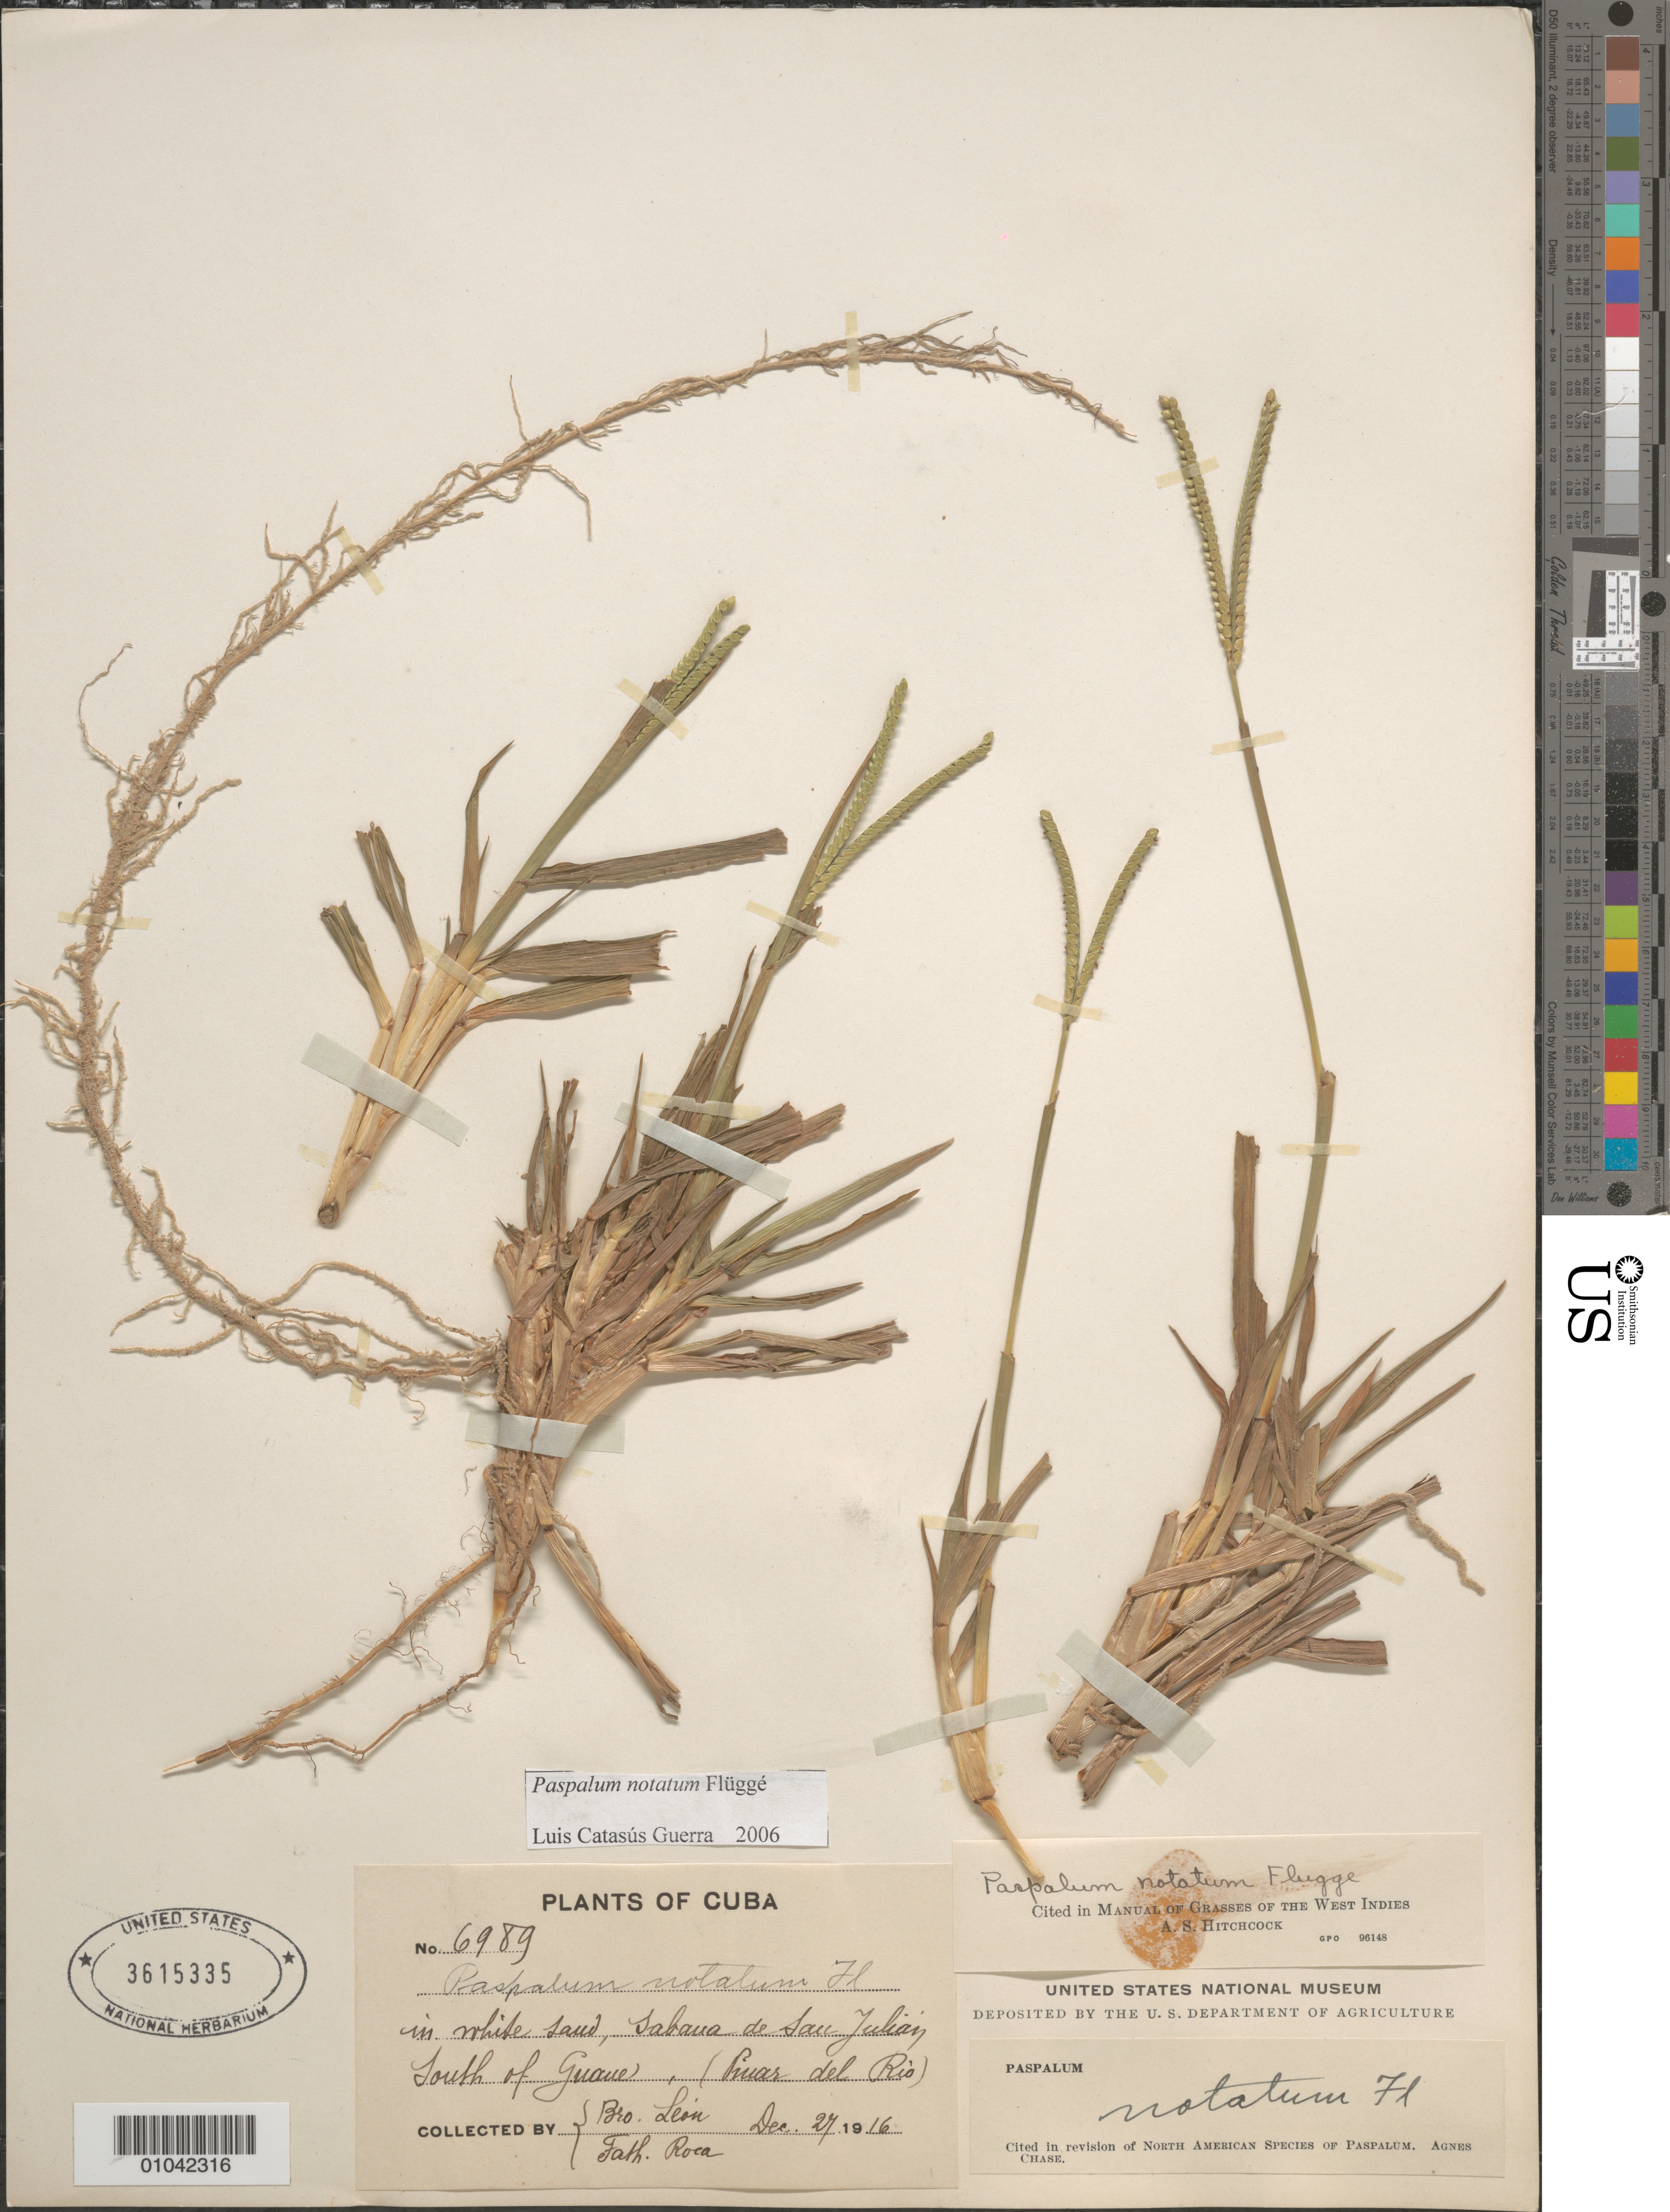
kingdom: Plantae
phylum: Tracheophyta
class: Liliopsida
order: Poales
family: Poaceae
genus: Paspalum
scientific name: Paspalum notatum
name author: Flüggé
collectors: Bro. León & M. Roca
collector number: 6989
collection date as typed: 27 Dec 1916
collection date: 1916-12-27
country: Cuba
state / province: Pinar del Rio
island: Cuba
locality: Sabana de San Julian, S of Guane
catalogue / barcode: US 3615335